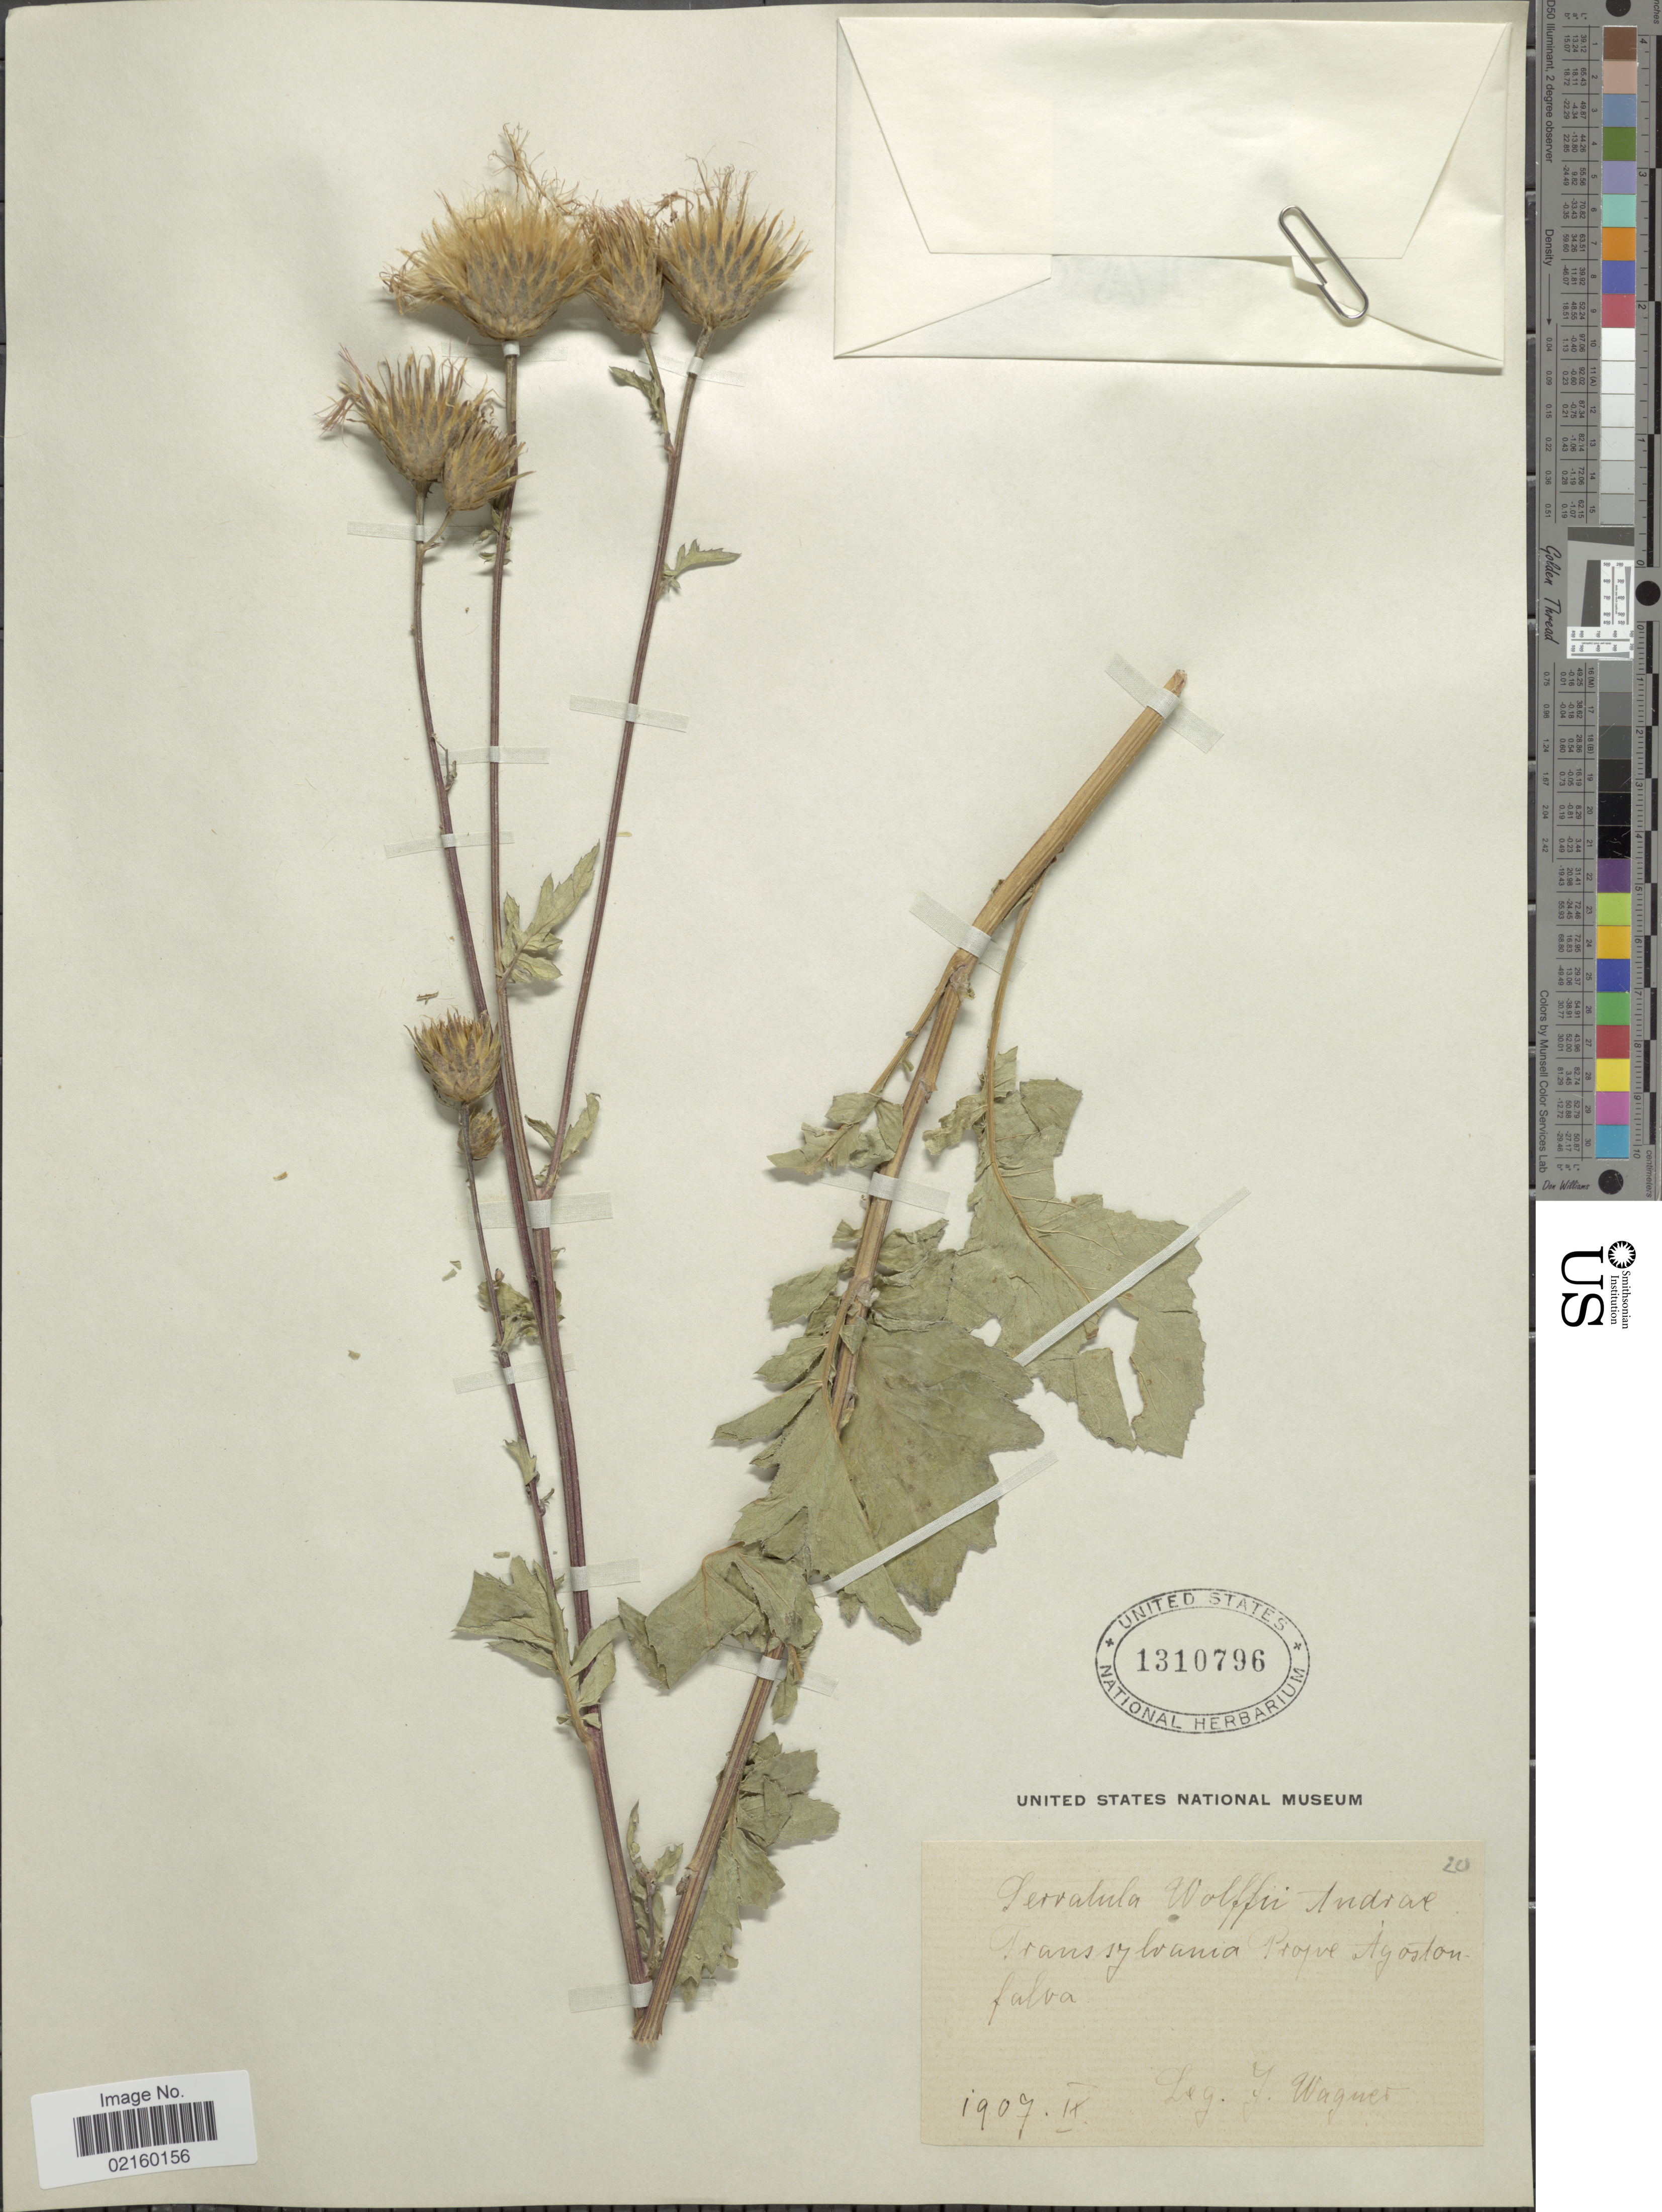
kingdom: Plantae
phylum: Tracheophyta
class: Magnoliopsida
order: Asterales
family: Asteraceae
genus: Serratula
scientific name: Serratula coronata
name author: L.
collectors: F. Wagner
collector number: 20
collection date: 1907-09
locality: Transsylvania, prope Agostonfalva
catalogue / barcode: US 1310796